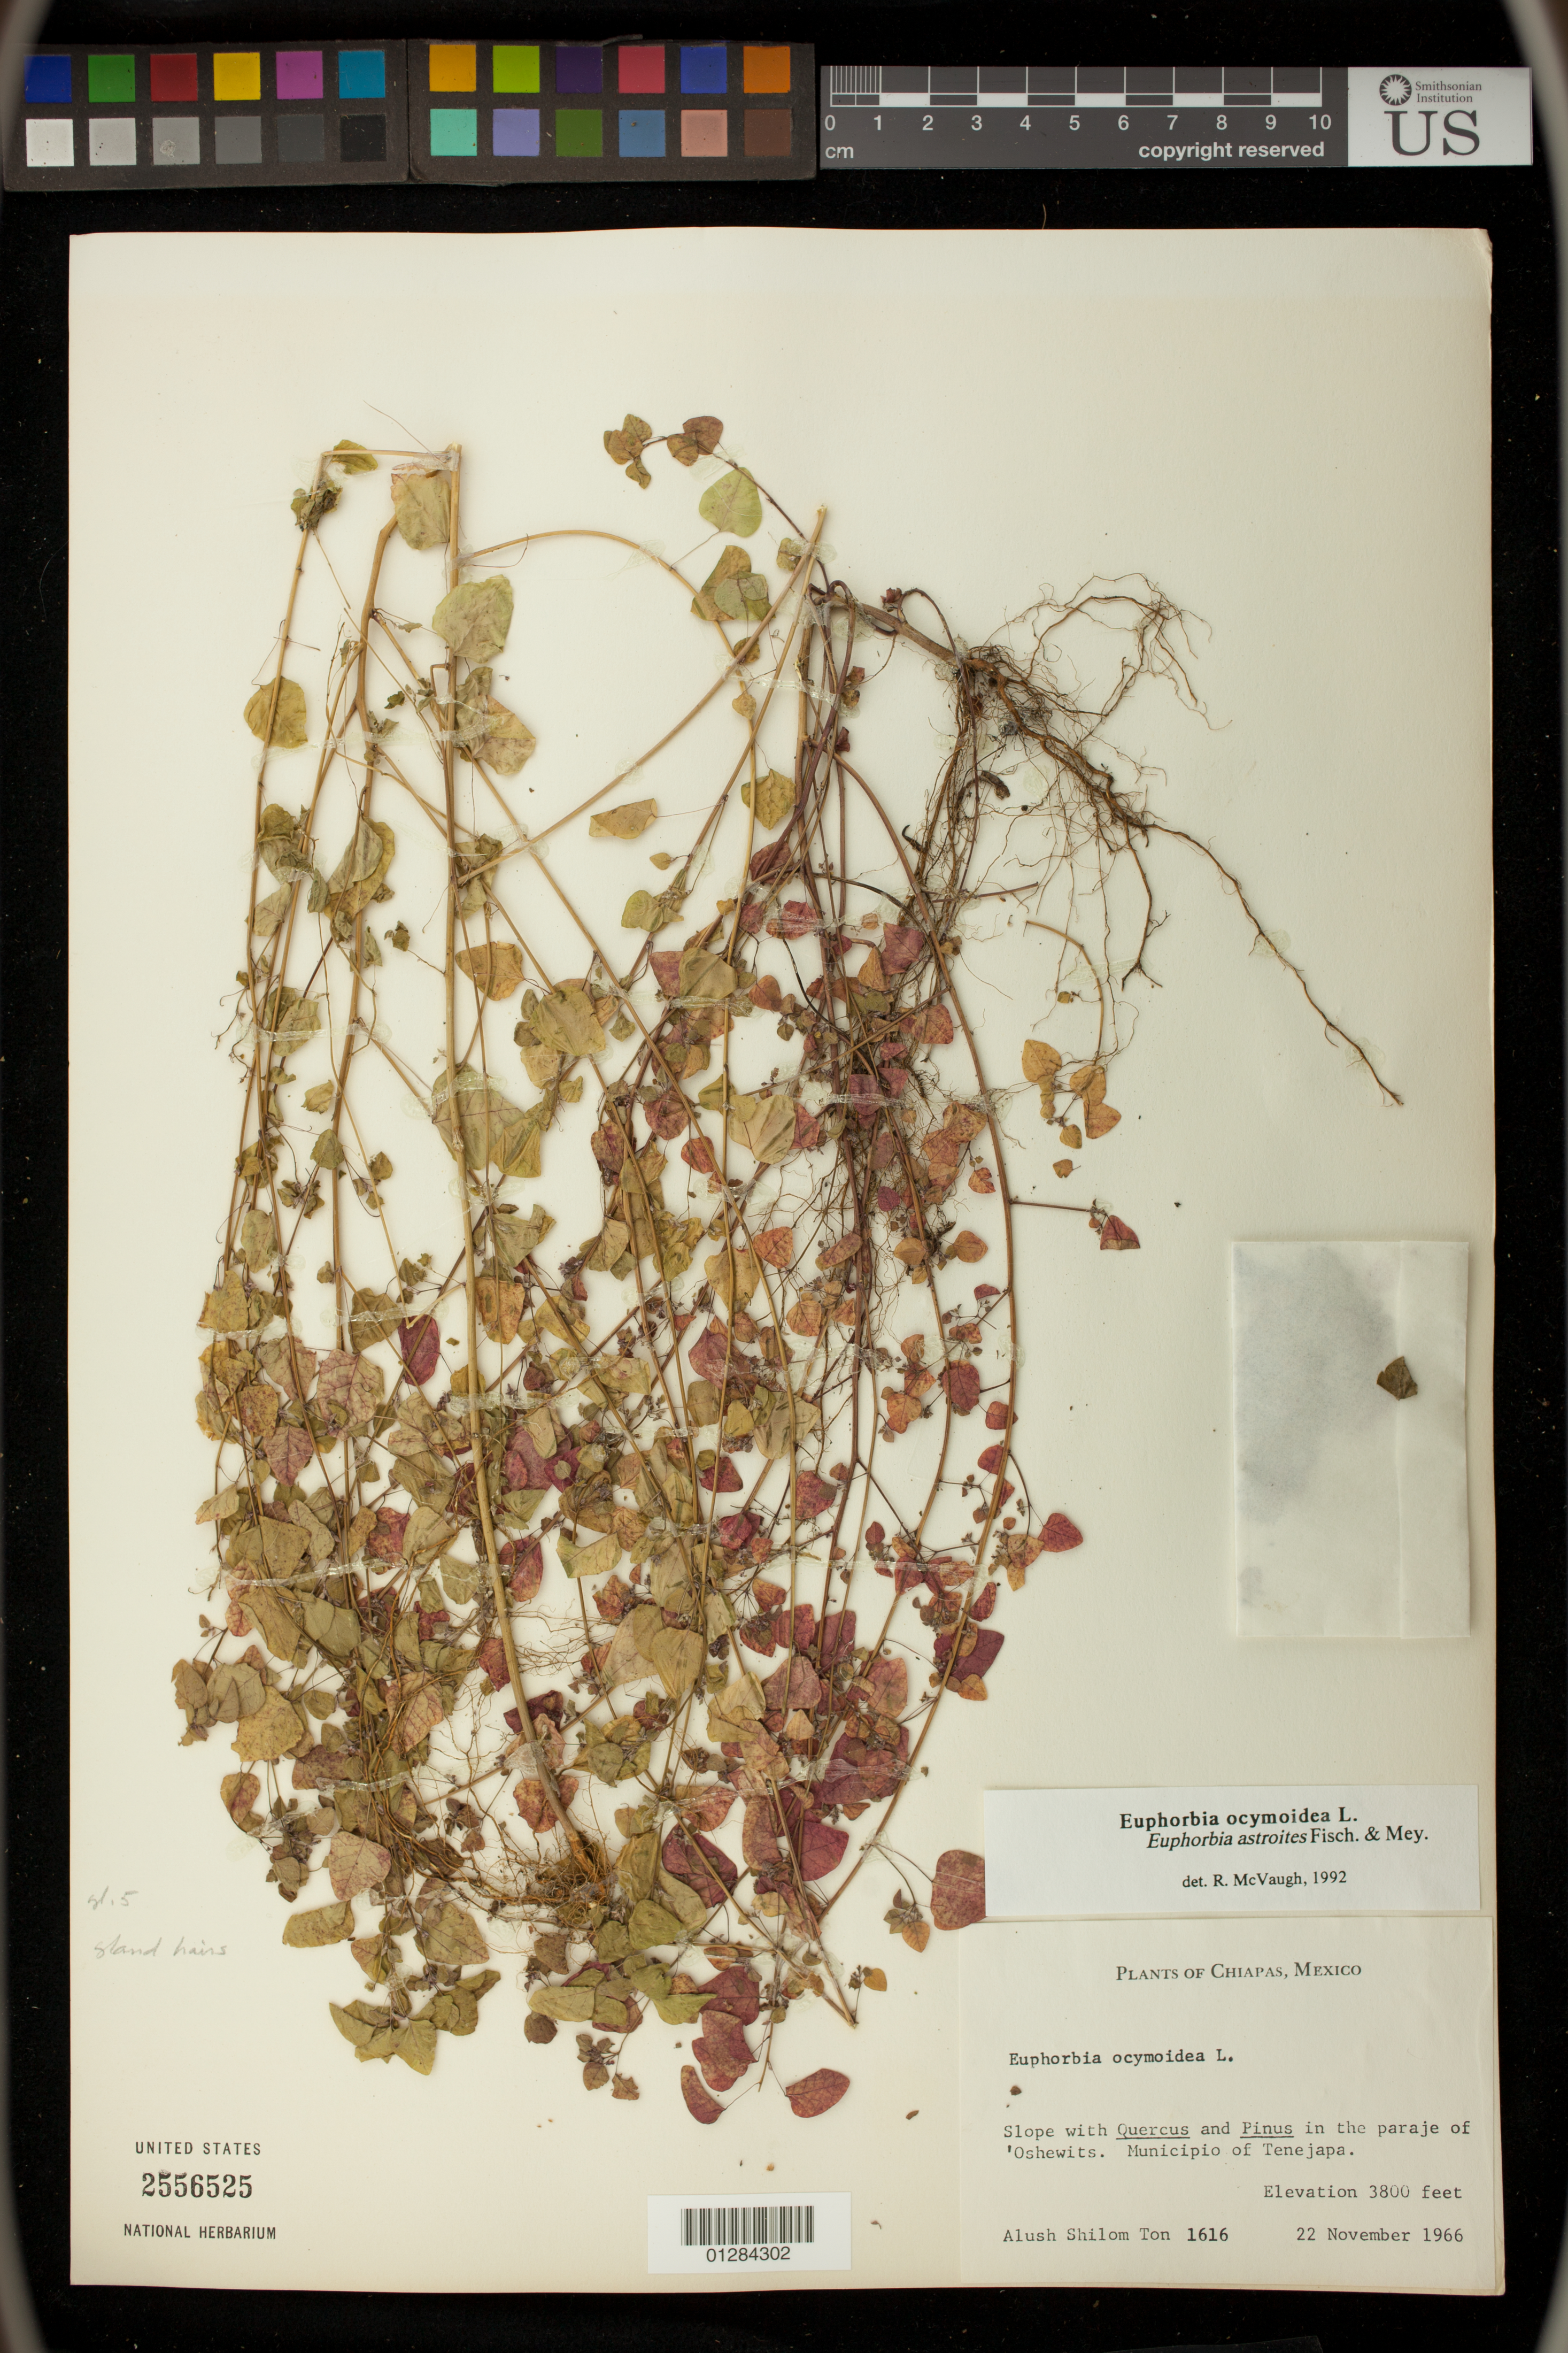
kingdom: Plantae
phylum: Tracheophyta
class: Magnoliopsida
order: Malpighiales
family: Euphorbiaceae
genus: Euphorbia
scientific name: Euphorbia ocymoidea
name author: L.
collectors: A. S. Ton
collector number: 1616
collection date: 1966-11-22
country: Mexico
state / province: Chiapas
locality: Slope with Quercus and Pinus in the paraje of Oshewits. Municipio of Tenejapa.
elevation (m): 1158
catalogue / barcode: US 2556525